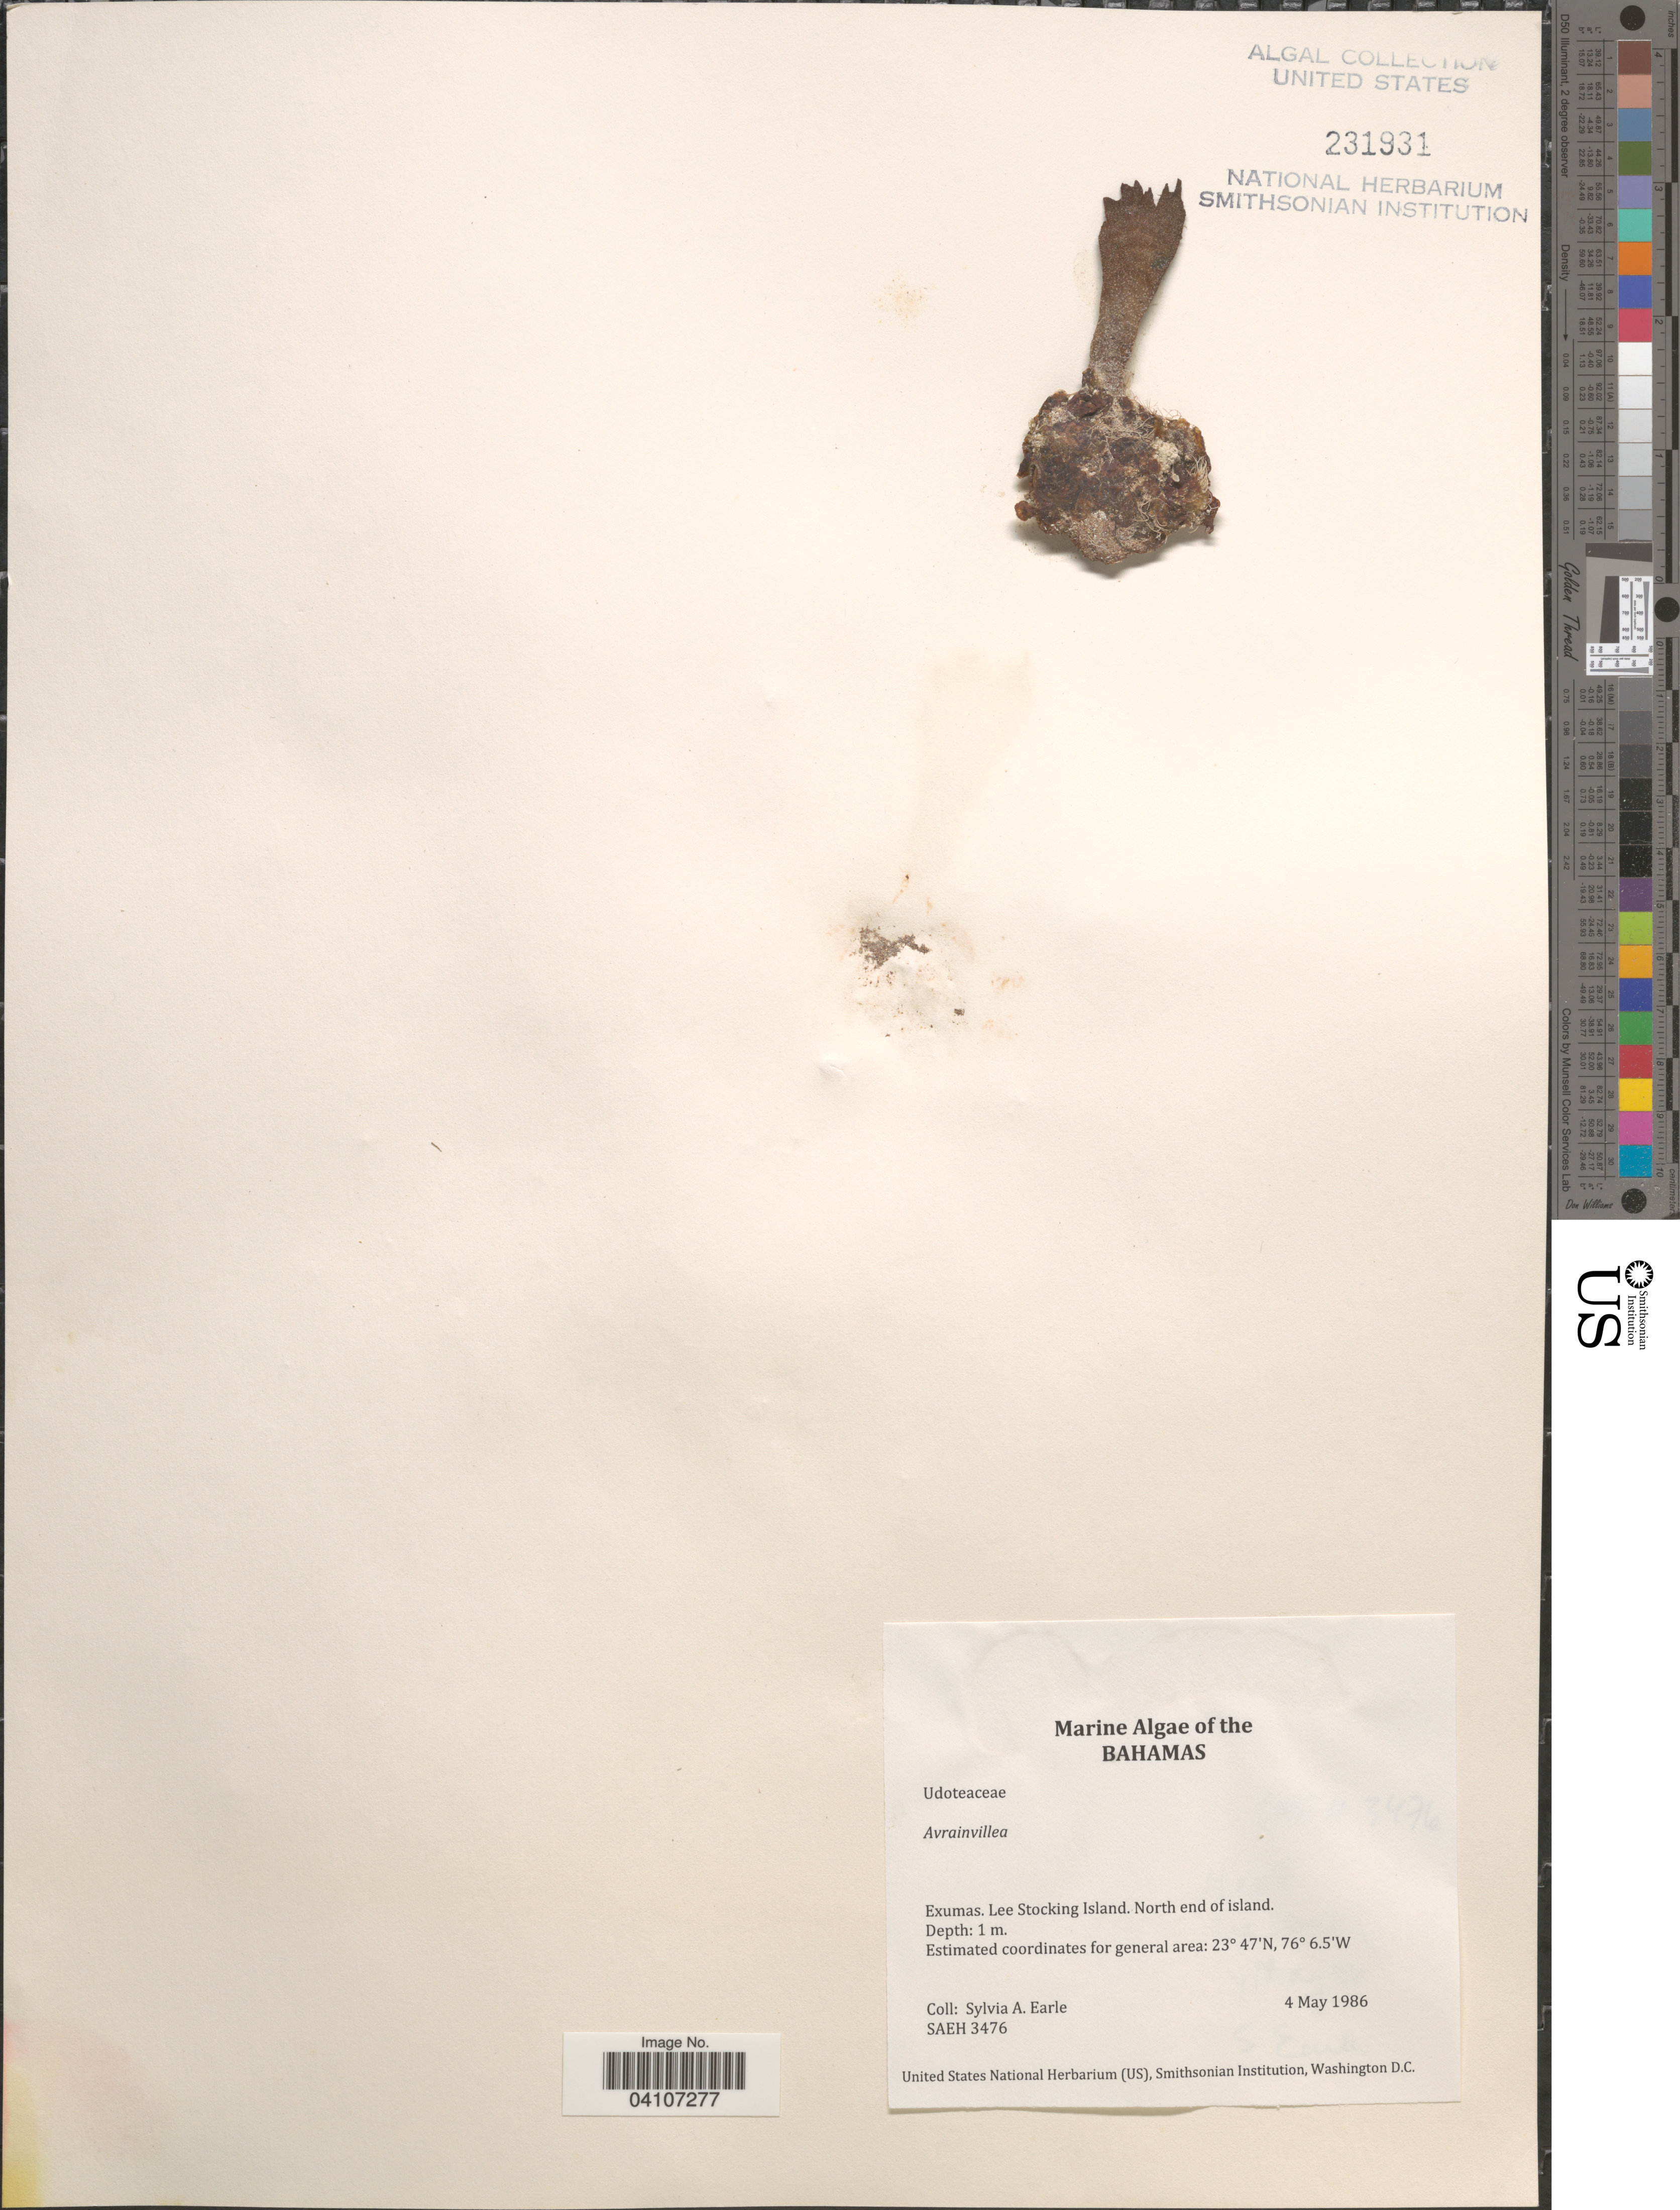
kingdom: Plantae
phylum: Chlorophyta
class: Ulvophyceae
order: Bryopsidales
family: Dichotomosiphonaceae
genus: Avrainvillea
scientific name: Avrainvillea sp.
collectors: S. A. Earle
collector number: SAEH3476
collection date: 1986-05-04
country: Bahamas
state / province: Exuma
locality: Exumas. Lee Stocking Island. North end of island.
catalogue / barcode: US 231931